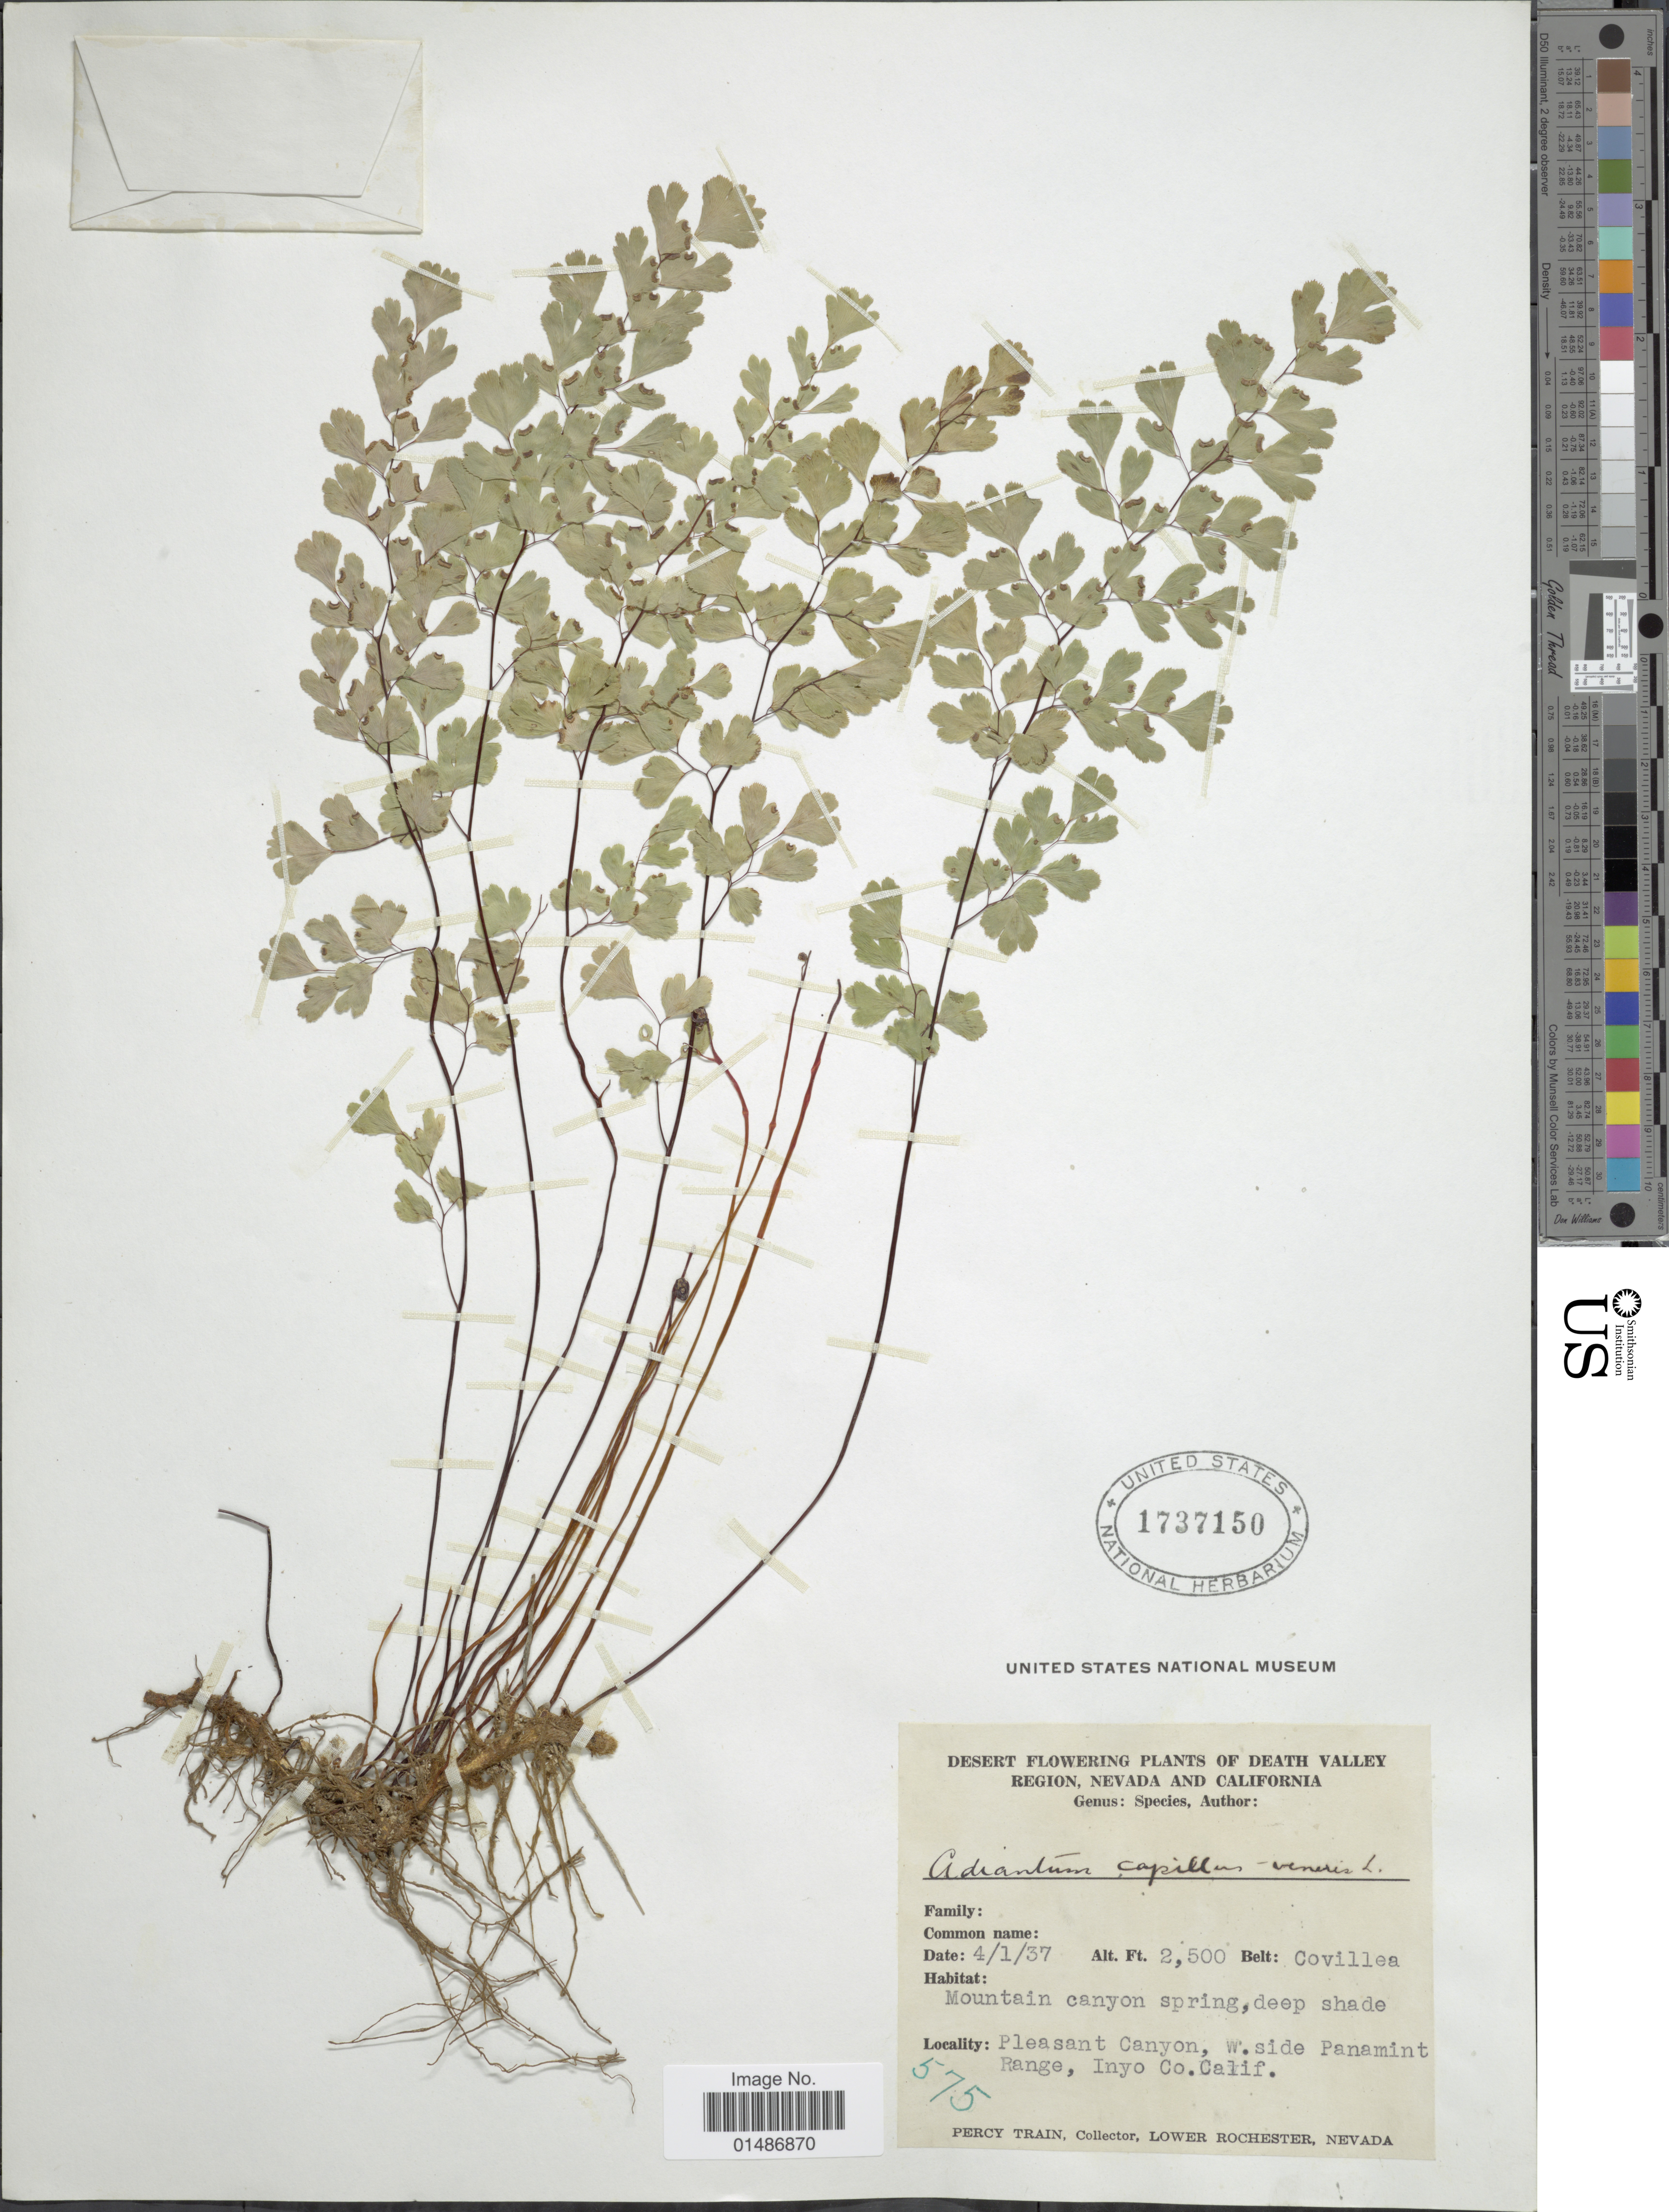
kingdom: Plantae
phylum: Tracheophyta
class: Polypodiopsida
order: Polypodiales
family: Pteridaceae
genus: Adiantum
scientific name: Adiantum capillus-veneris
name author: L.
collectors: P. Train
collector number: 575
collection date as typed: Transcribed d/m/y: 1/4/37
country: United States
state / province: California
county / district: Inyo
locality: Desert flowering plants of Death Valley Region, Nevada and California. Mountain canyon spring, deep shade. Pleasant Canyon, W. side Panamint Range, Inyo Co.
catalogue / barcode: US 1737150